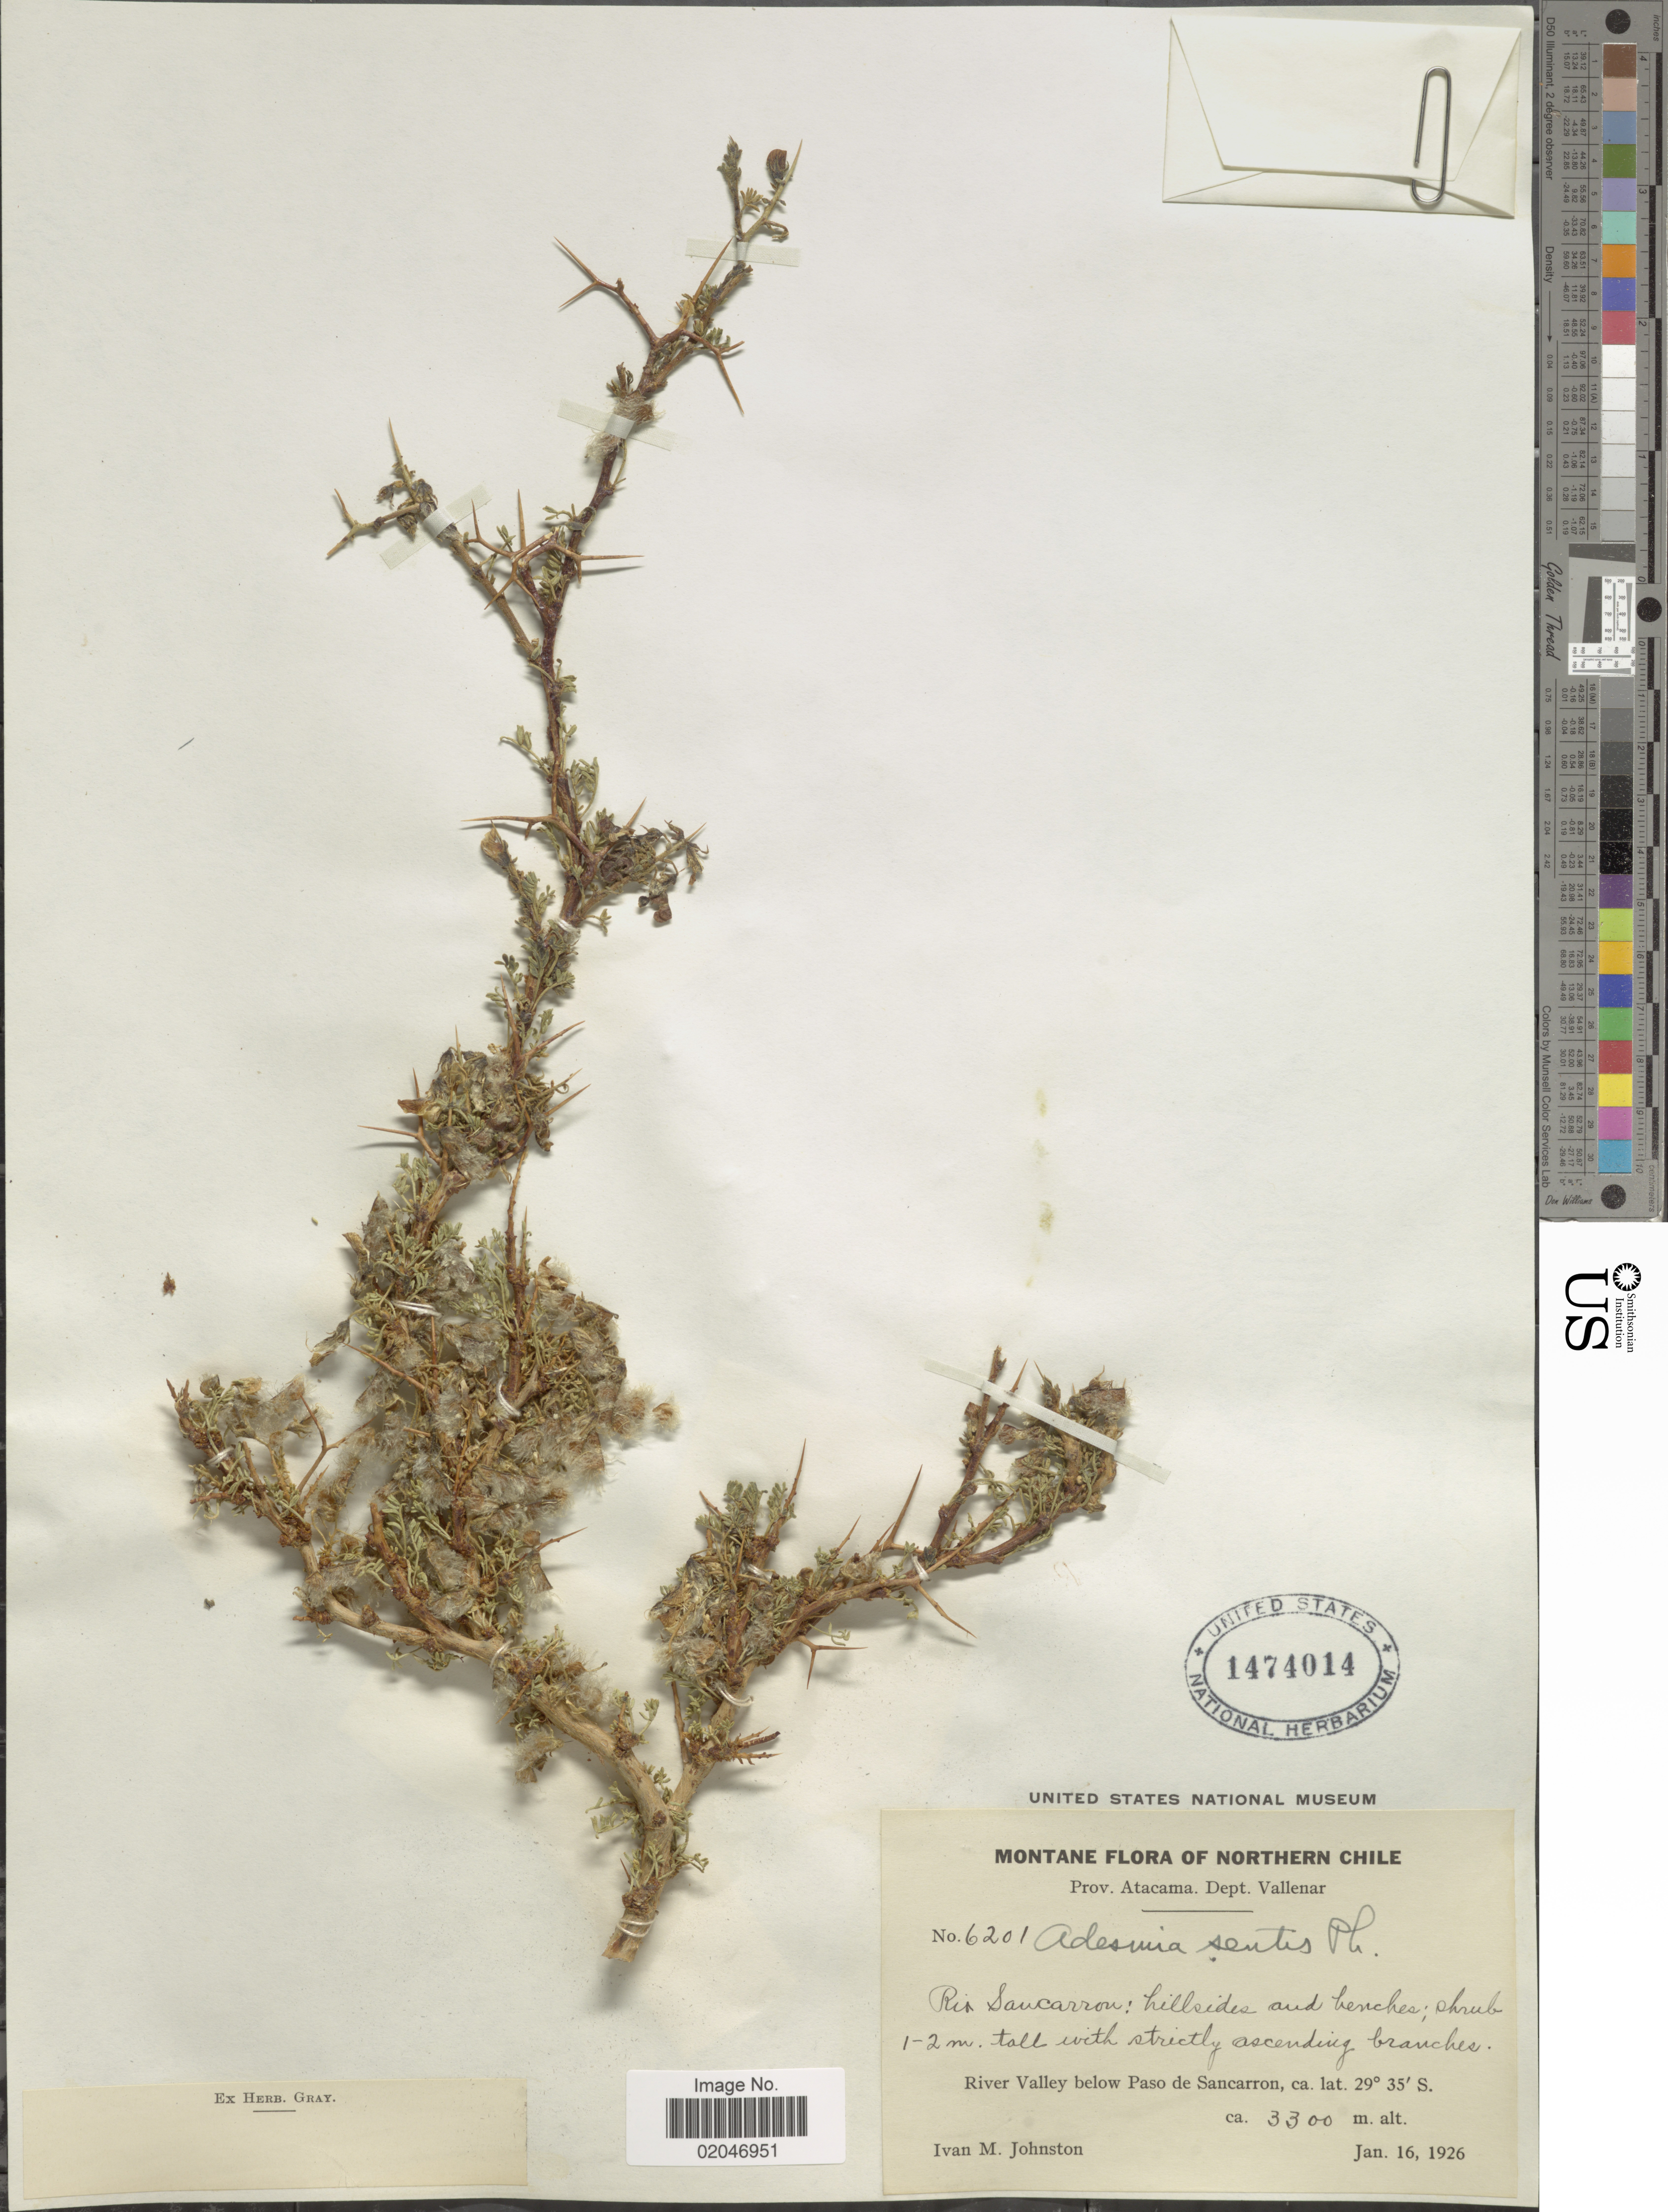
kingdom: Plantae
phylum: Tracheophyta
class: Magnoliopsida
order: Fabales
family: Fabaceae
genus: Adesmia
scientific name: Adesmia hystrix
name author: Phil.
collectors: I.M. Johnston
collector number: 6201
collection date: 1926-01-16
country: Chile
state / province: Atacama (III)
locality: Northern Chile, Dept. Vallenar, Rio Sancarron: hillside and benches, River valley below Paso de Sancarron.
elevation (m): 3300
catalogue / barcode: US 1474014